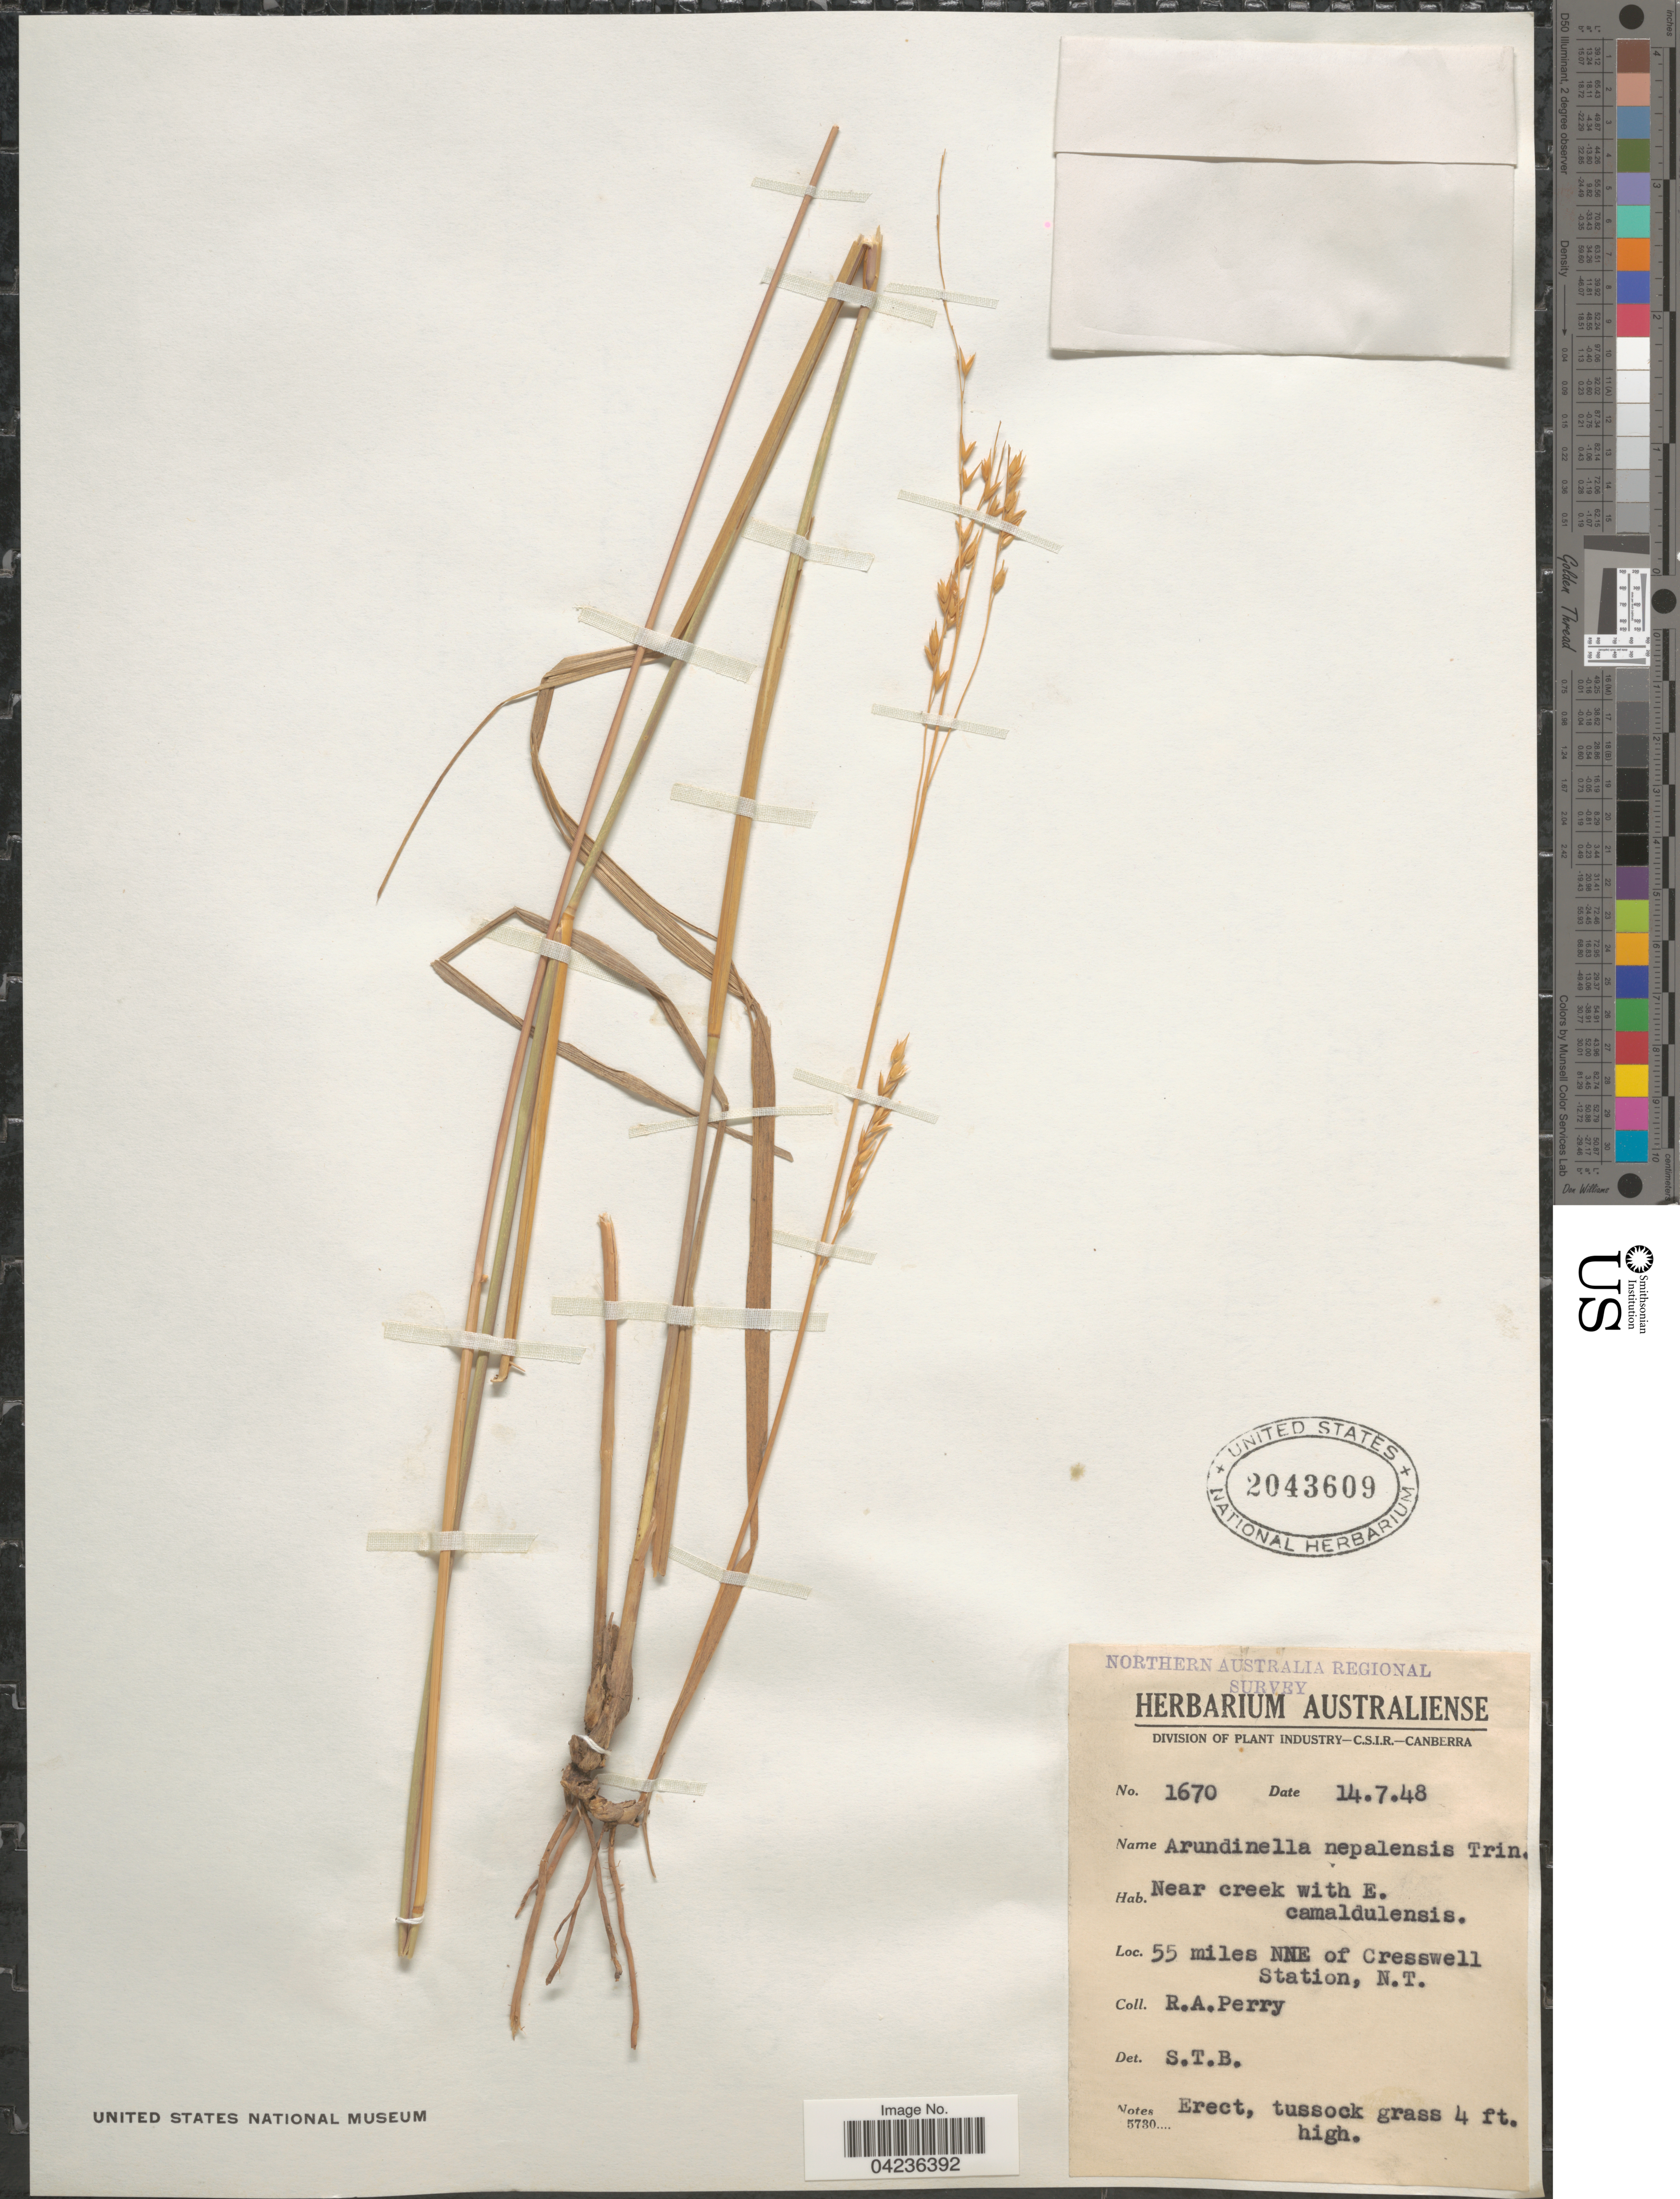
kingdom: Plantae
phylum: Tracheophyta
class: Liliopsida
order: Poales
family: Poaceae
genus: Arundinella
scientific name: Arundinella nepalensis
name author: Trin.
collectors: Perry, R. A.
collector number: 1670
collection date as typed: Transcribed d/m/y: 14/7/48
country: Australia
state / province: Northern Territory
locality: Northern Australia Regional Survey. Near creek. 55 miles NNE of Cresswell Station.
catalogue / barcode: US 2043609